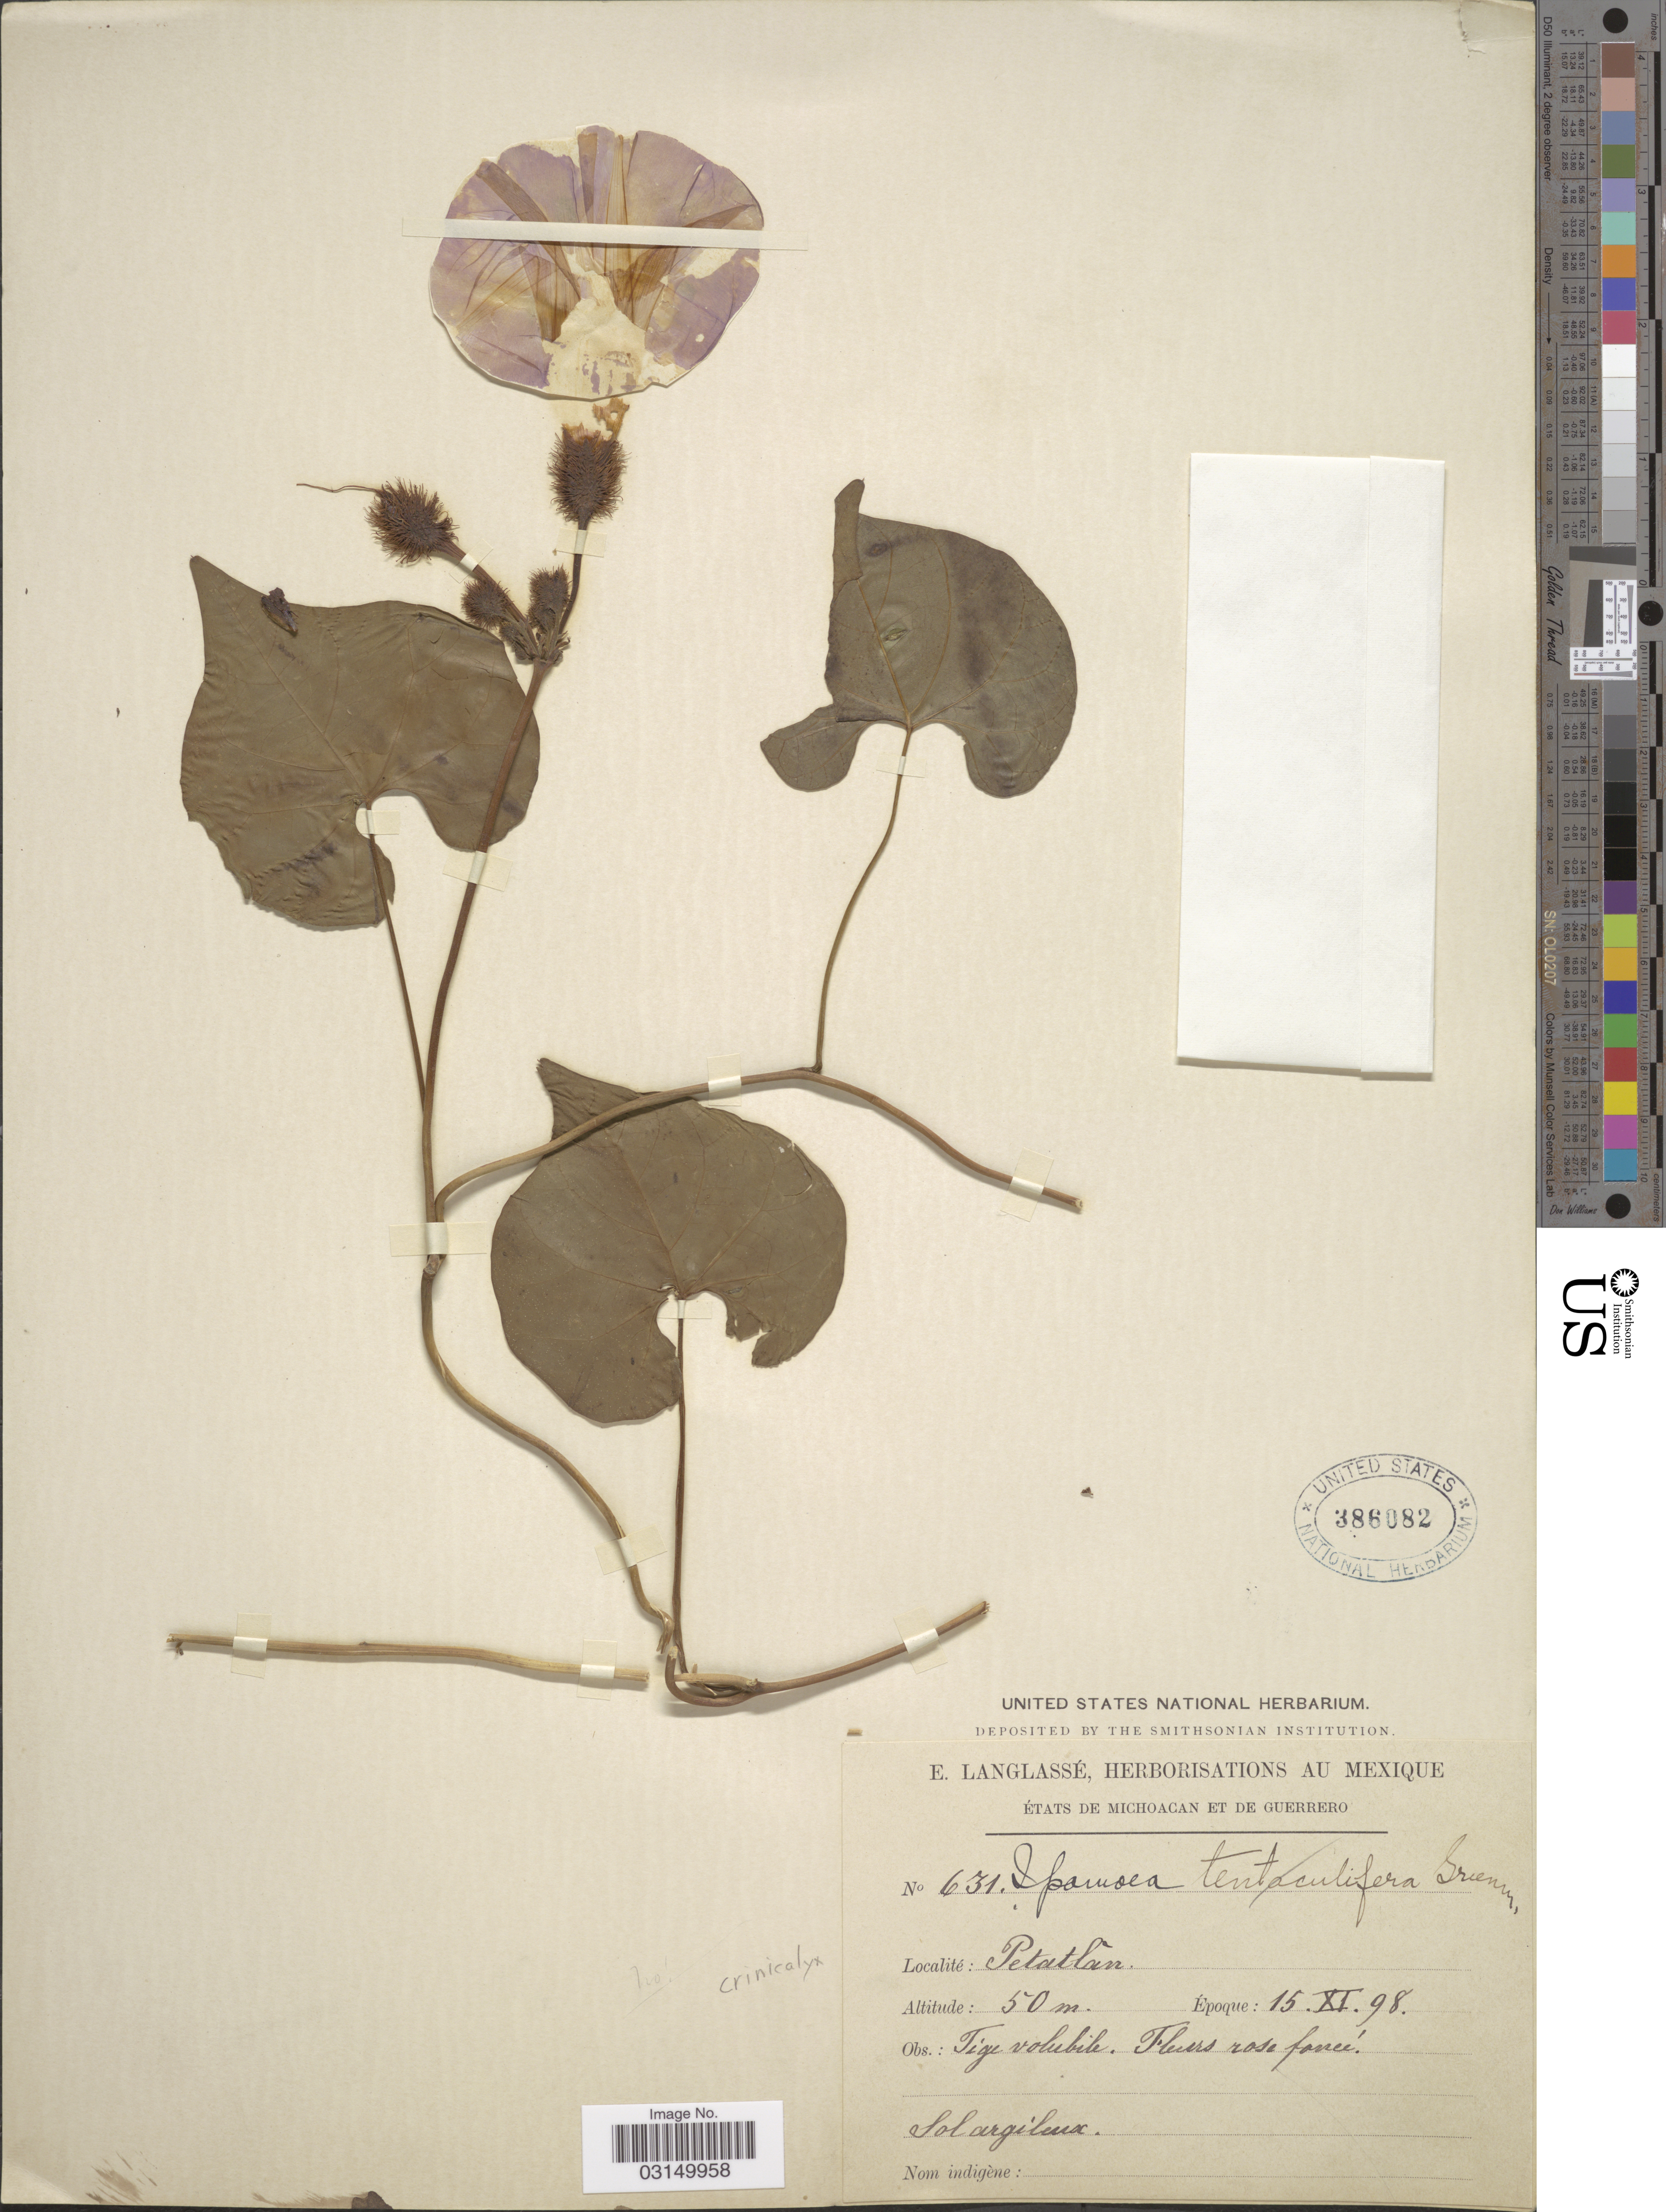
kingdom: Plantae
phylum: Tracheophyta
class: Magnoliopsida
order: Solanales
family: Convolvulaceae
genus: Ipomoea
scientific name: Ipomoea crinicalyx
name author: S. Moore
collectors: E. Langlassé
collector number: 631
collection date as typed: Transcribed d/m/y: 15/11/98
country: Mexico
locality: États de Michoacan et de Guerrero, Petatlan.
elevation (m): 50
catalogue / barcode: US 386082